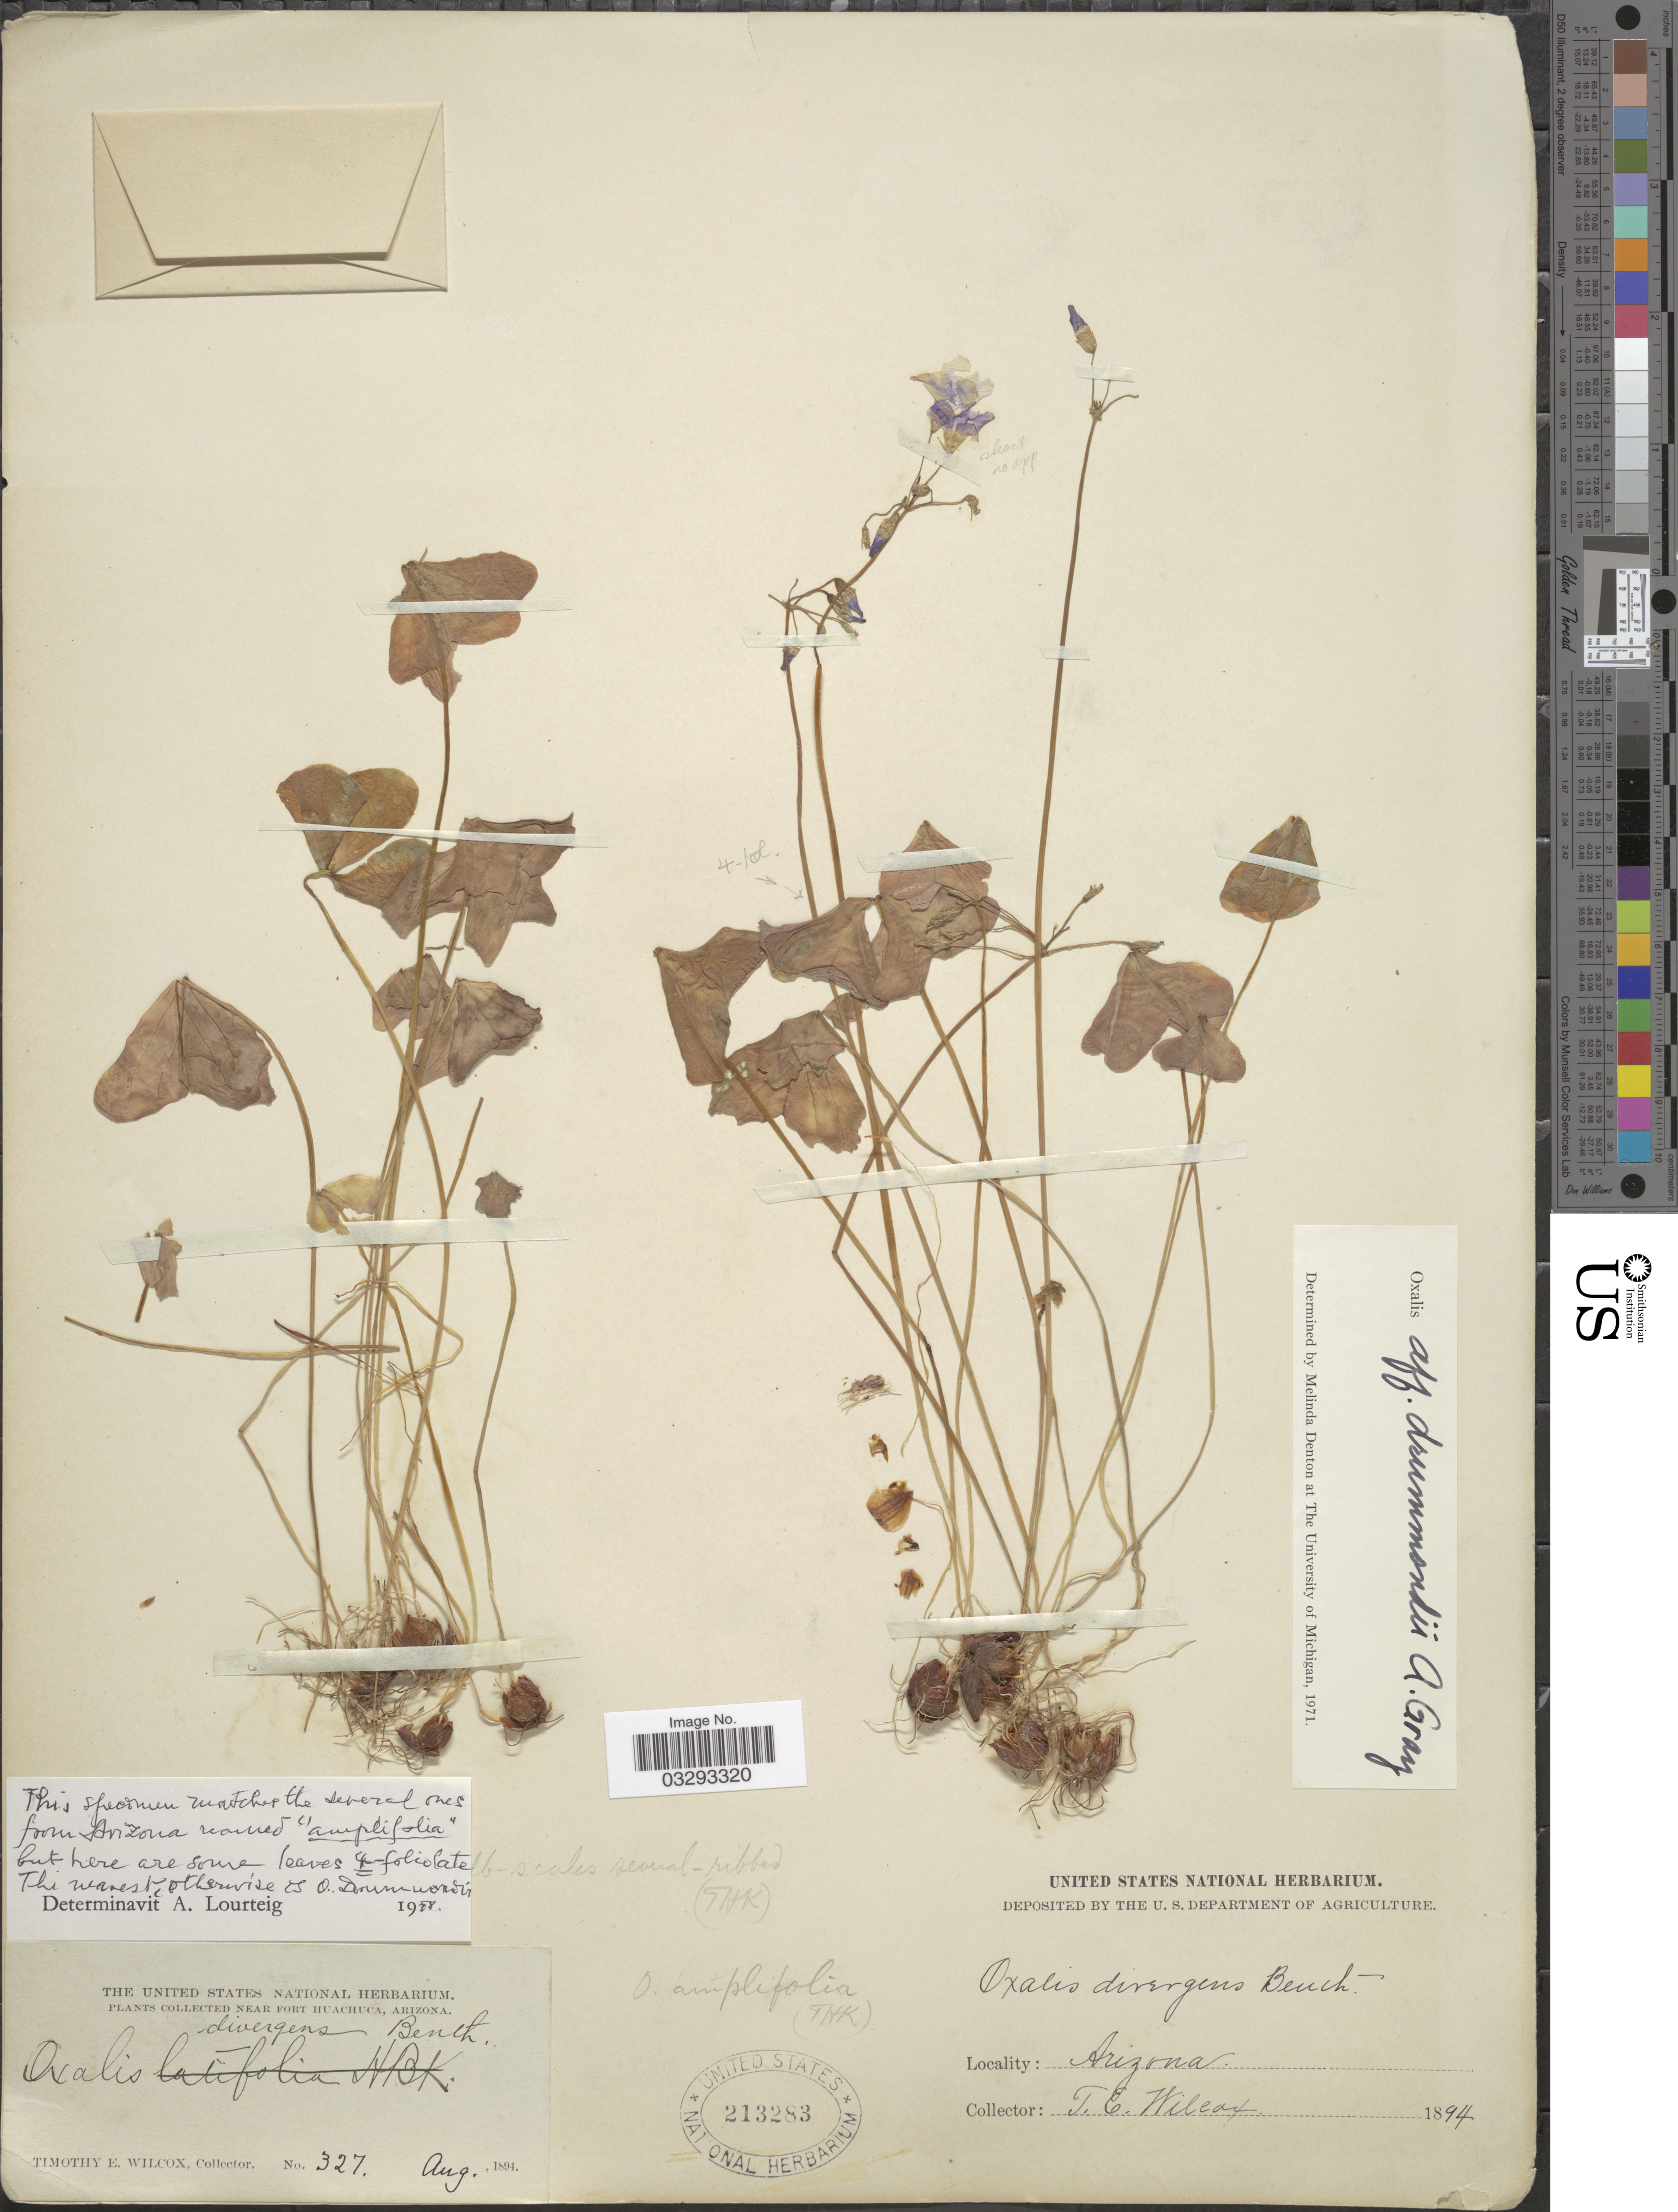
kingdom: Plantae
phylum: Tracheophyta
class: Magnoliopsida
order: Oxalidales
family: Oxalidaceae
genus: Oxalis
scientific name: Oxalis drummondii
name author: A. Gray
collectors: T. E. Wilcox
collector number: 327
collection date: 1894-08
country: United States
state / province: Arizona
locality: Near Fort Huachuca.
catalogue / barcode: US 213283